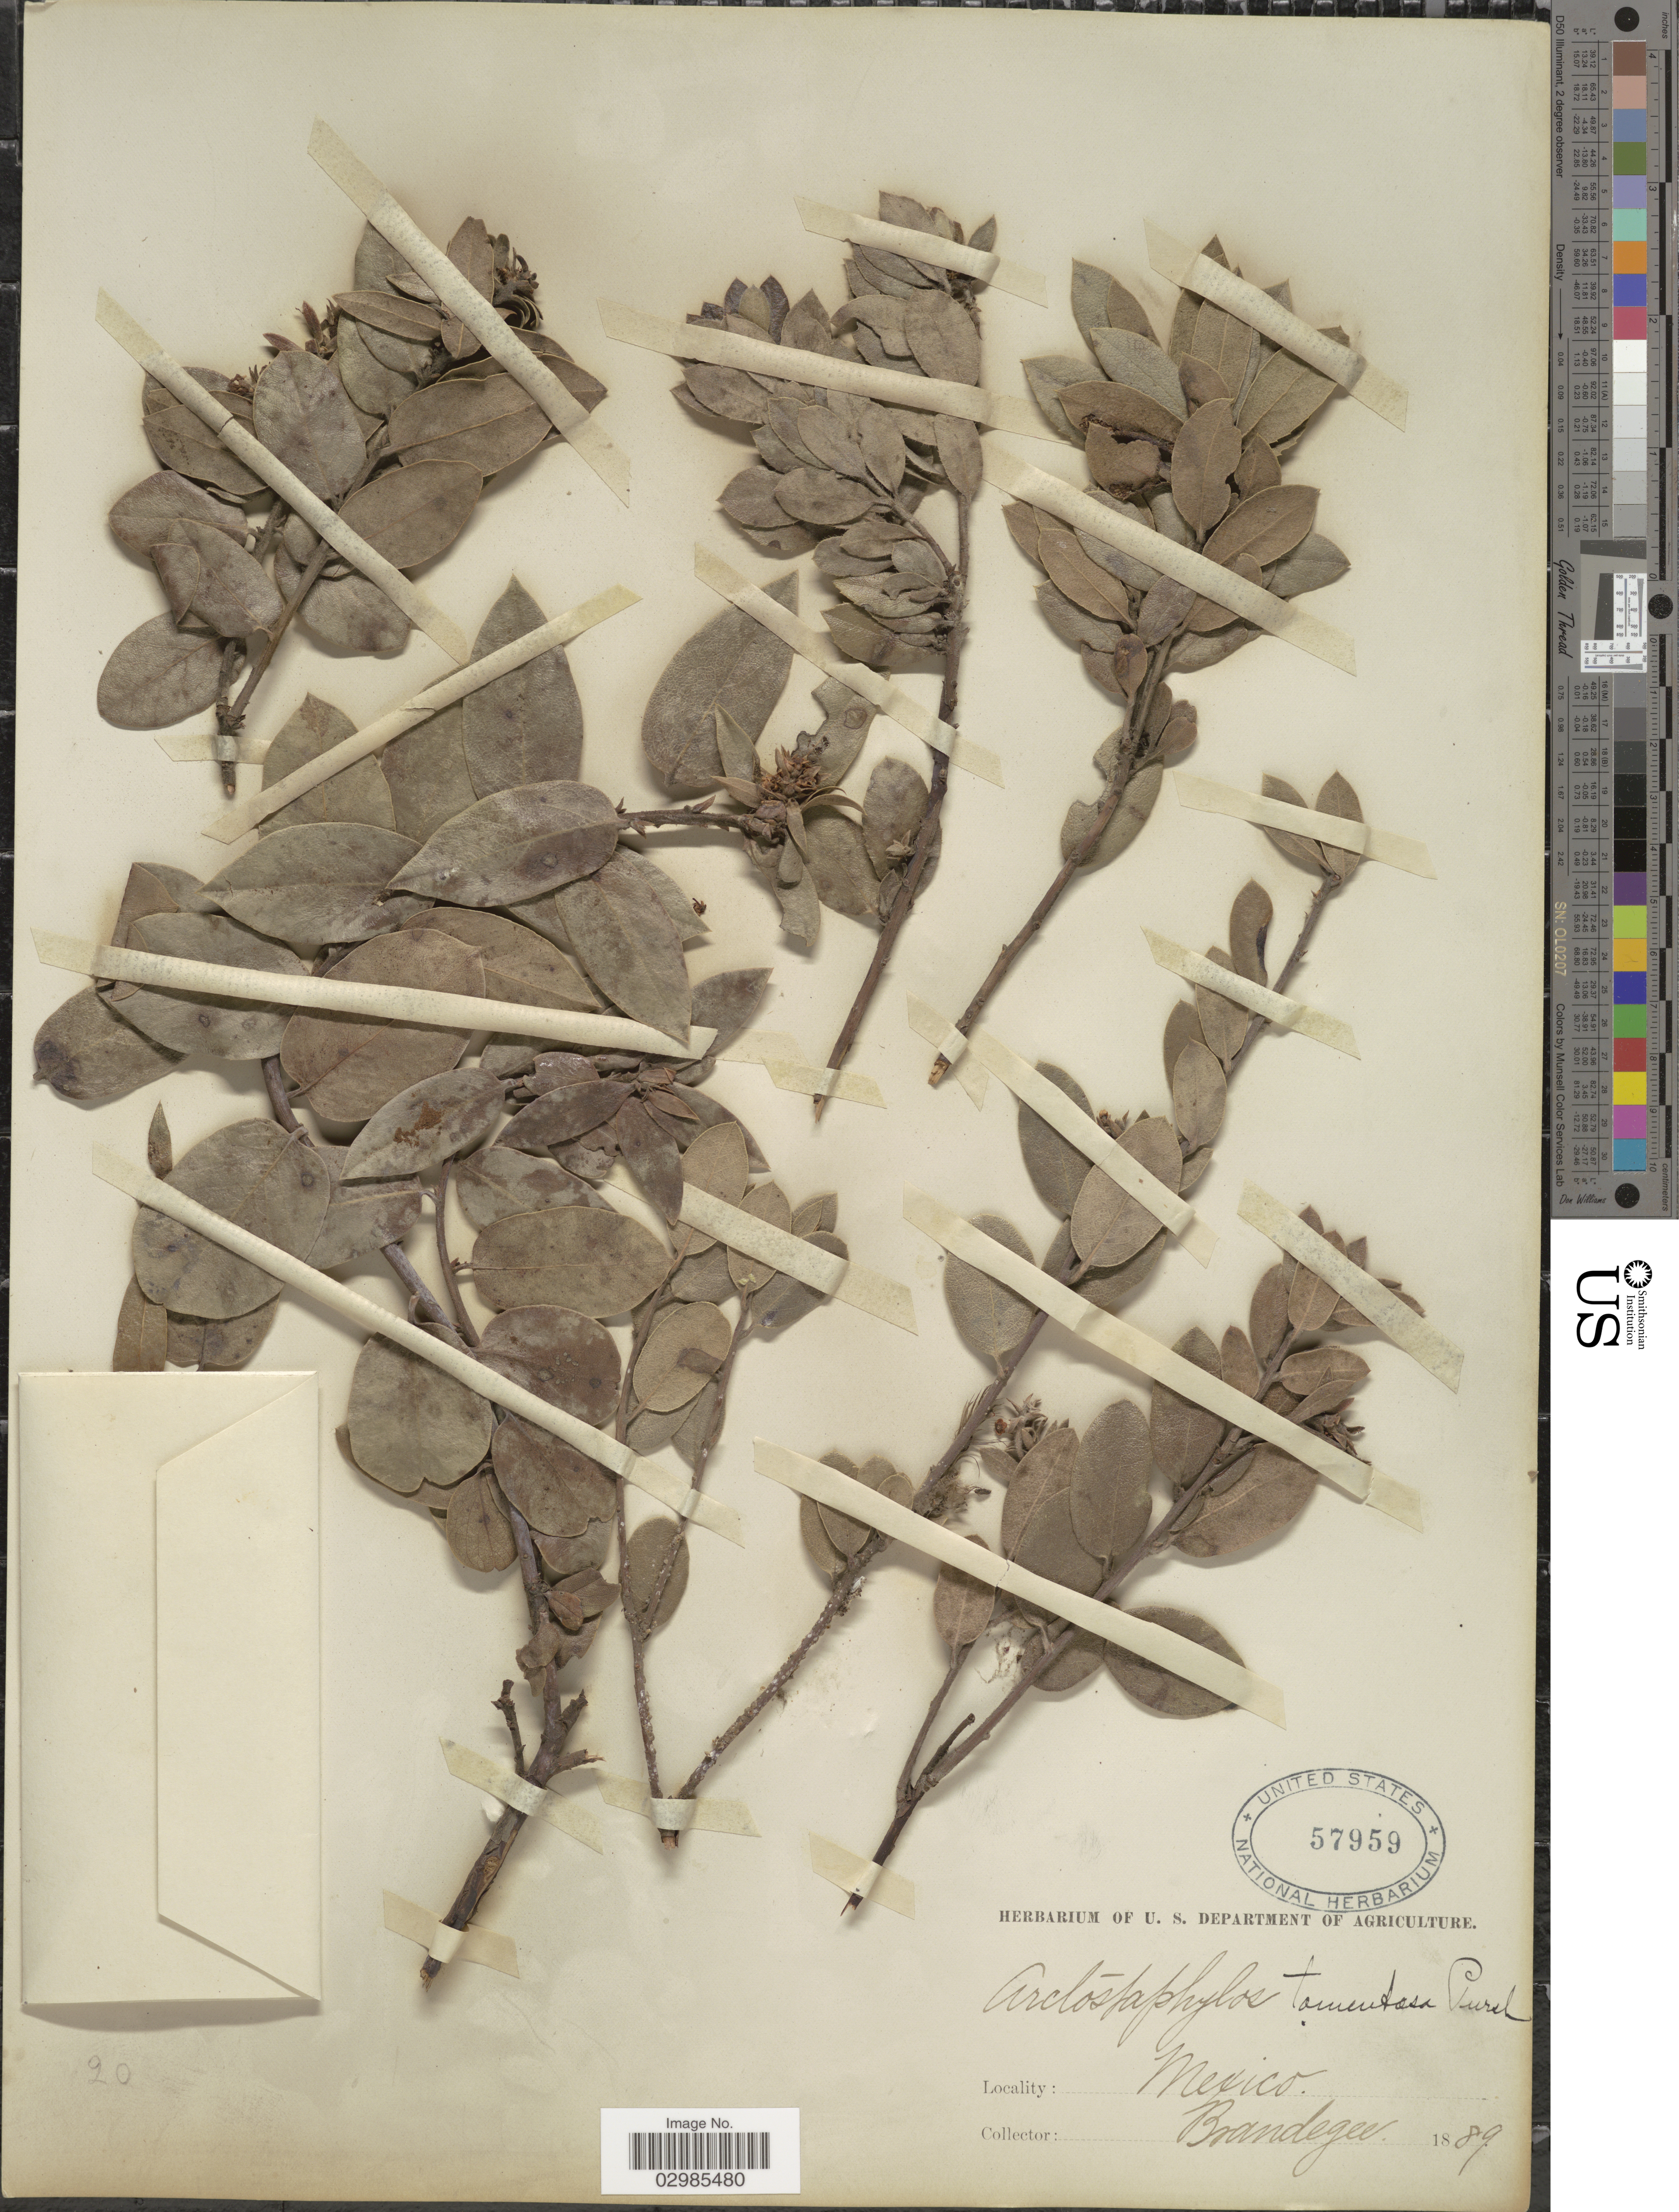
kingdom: Plantae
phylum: Tracheophyta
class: Magnoliopsida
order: Ericales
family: Ericaceae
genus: Arctostaphylos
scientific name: Arctostaphylos cratericola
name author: (Donn. Sm.) Donn. Sm.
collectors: -- Brandegee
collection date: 1889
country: Mexico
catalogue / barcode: US 57959